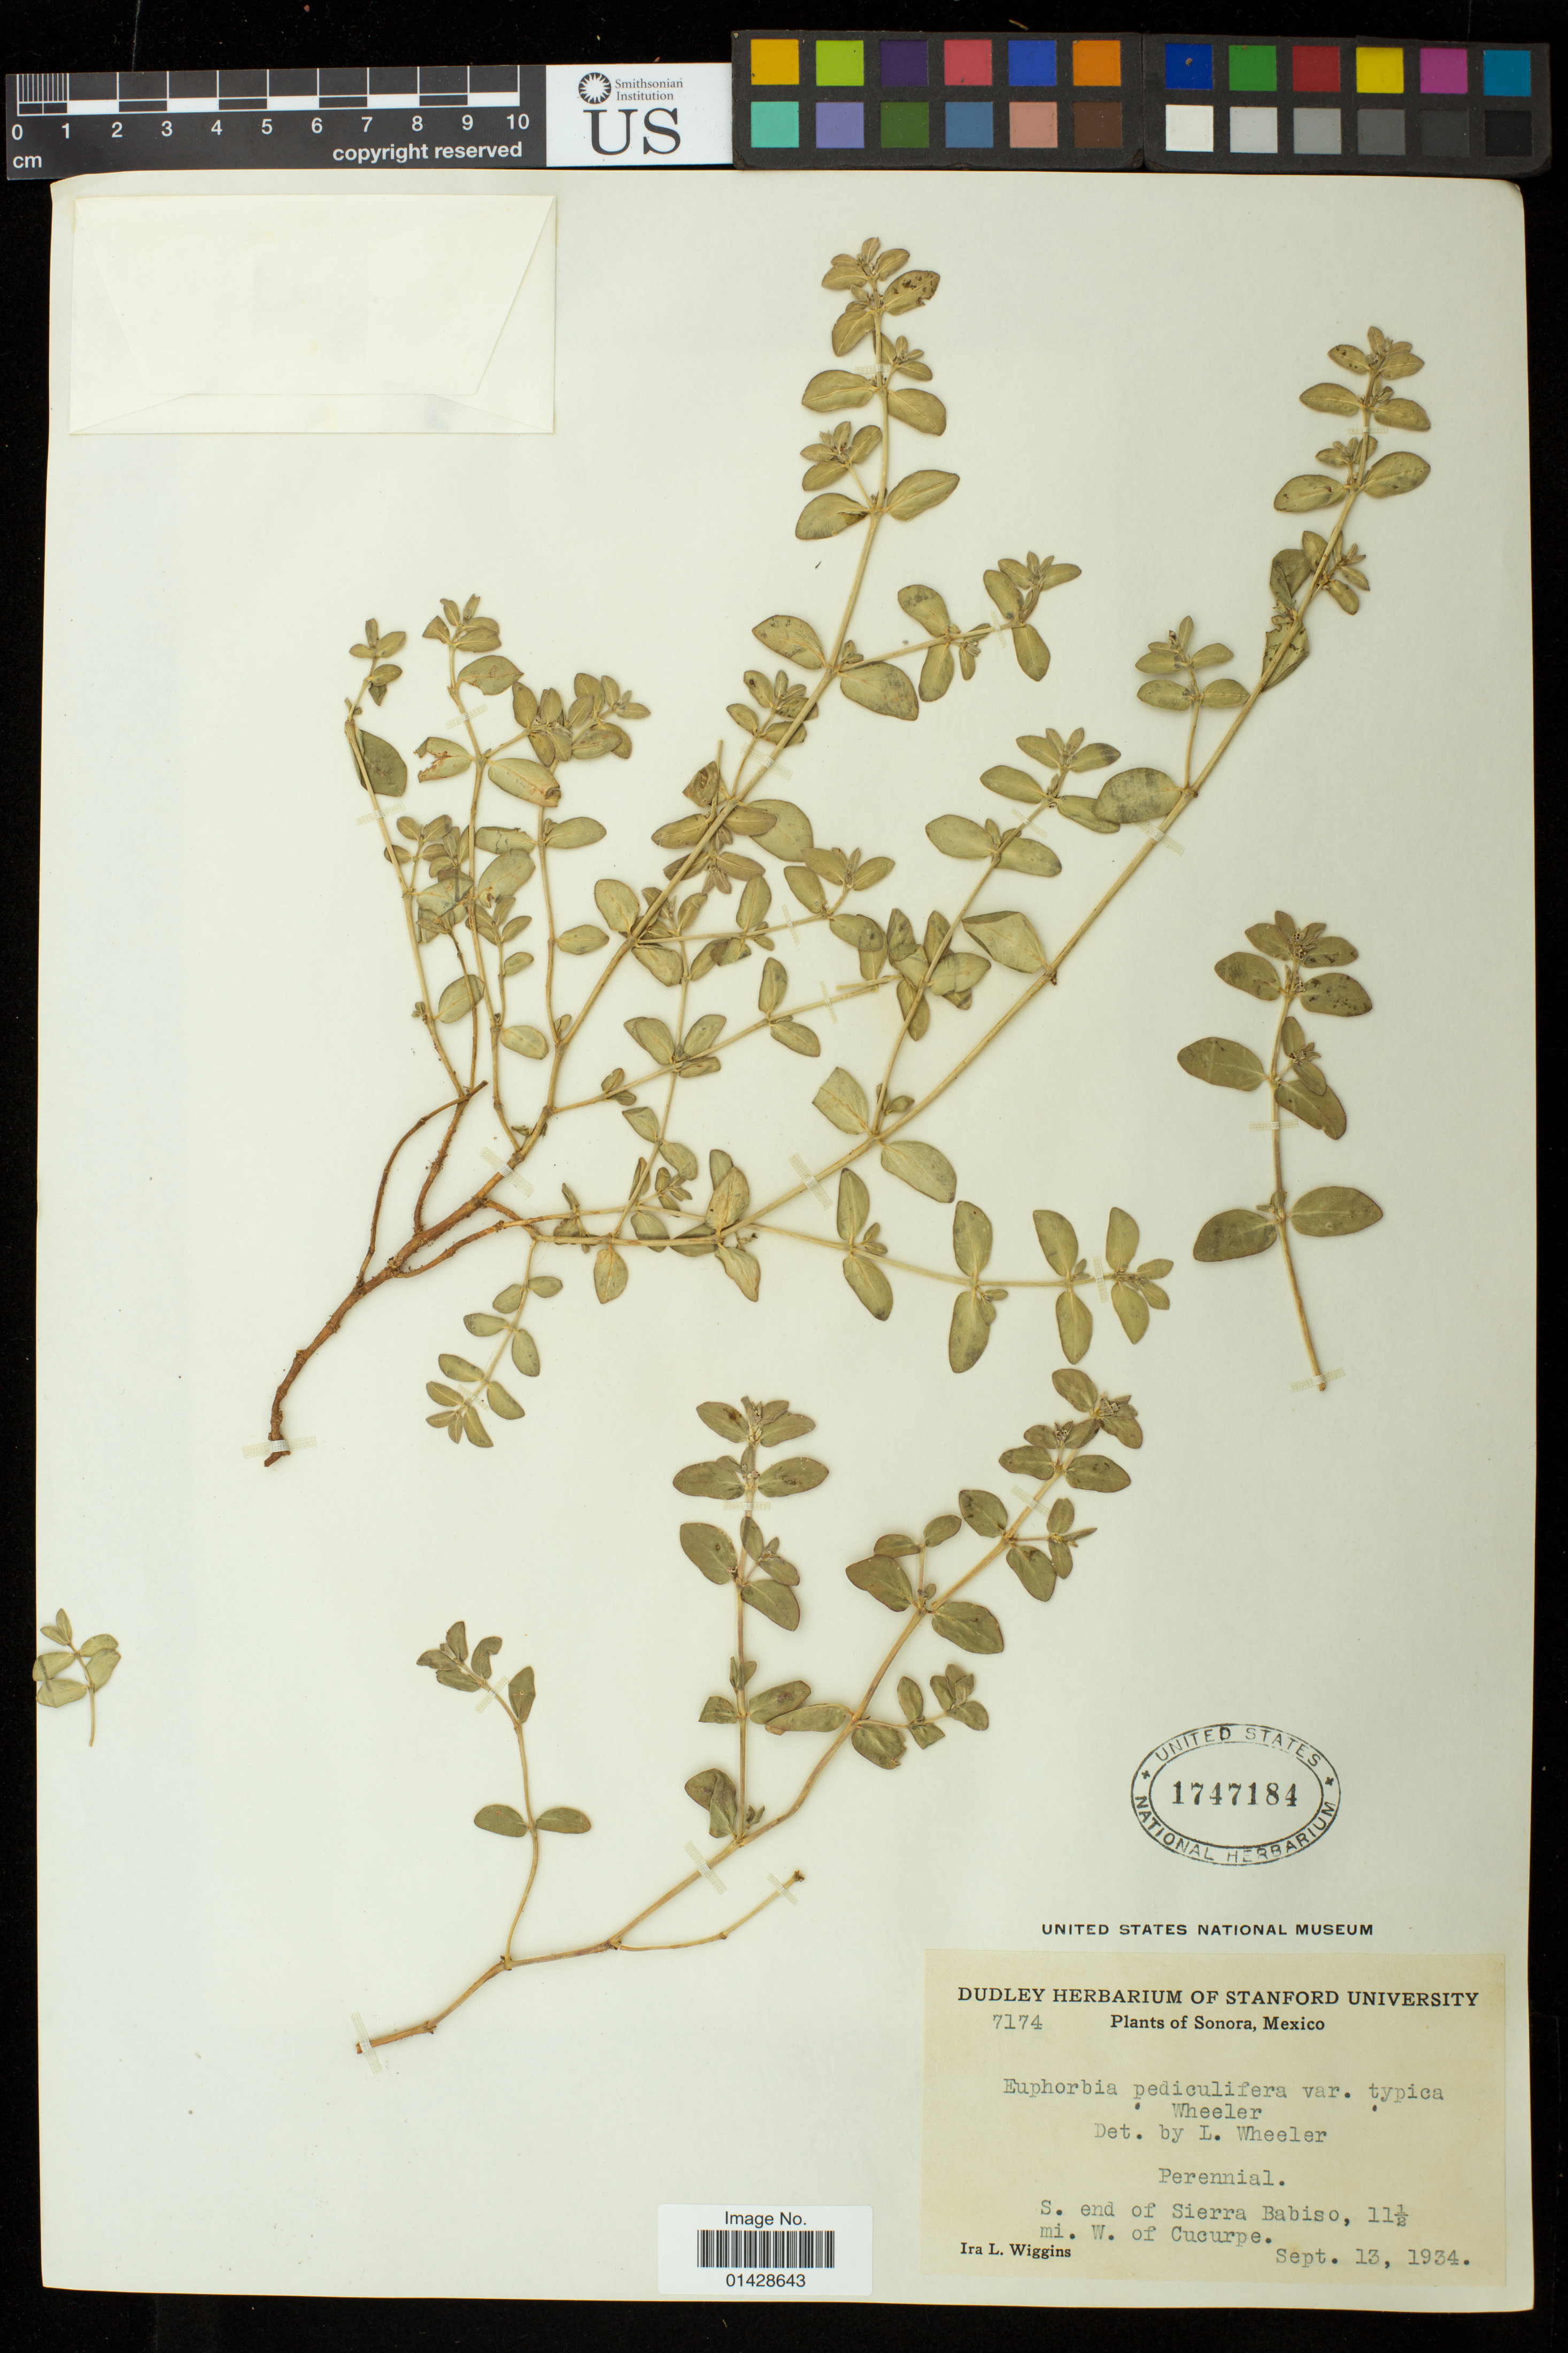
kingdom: Plantae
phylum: Tracheophyta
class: Magnoliopsida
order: Malpighiales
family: Euphorbiaceae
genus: Euphorbia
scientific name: Euphorbia pediculifera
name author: Engelm.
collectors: I. L. Wiggins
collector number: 7174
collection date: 1934-09-13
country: Mexico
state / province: Sonora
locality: S. end of Sierra Babiso, 11 1/2 mi. W. of Cucurpe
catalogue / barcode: US 1747184